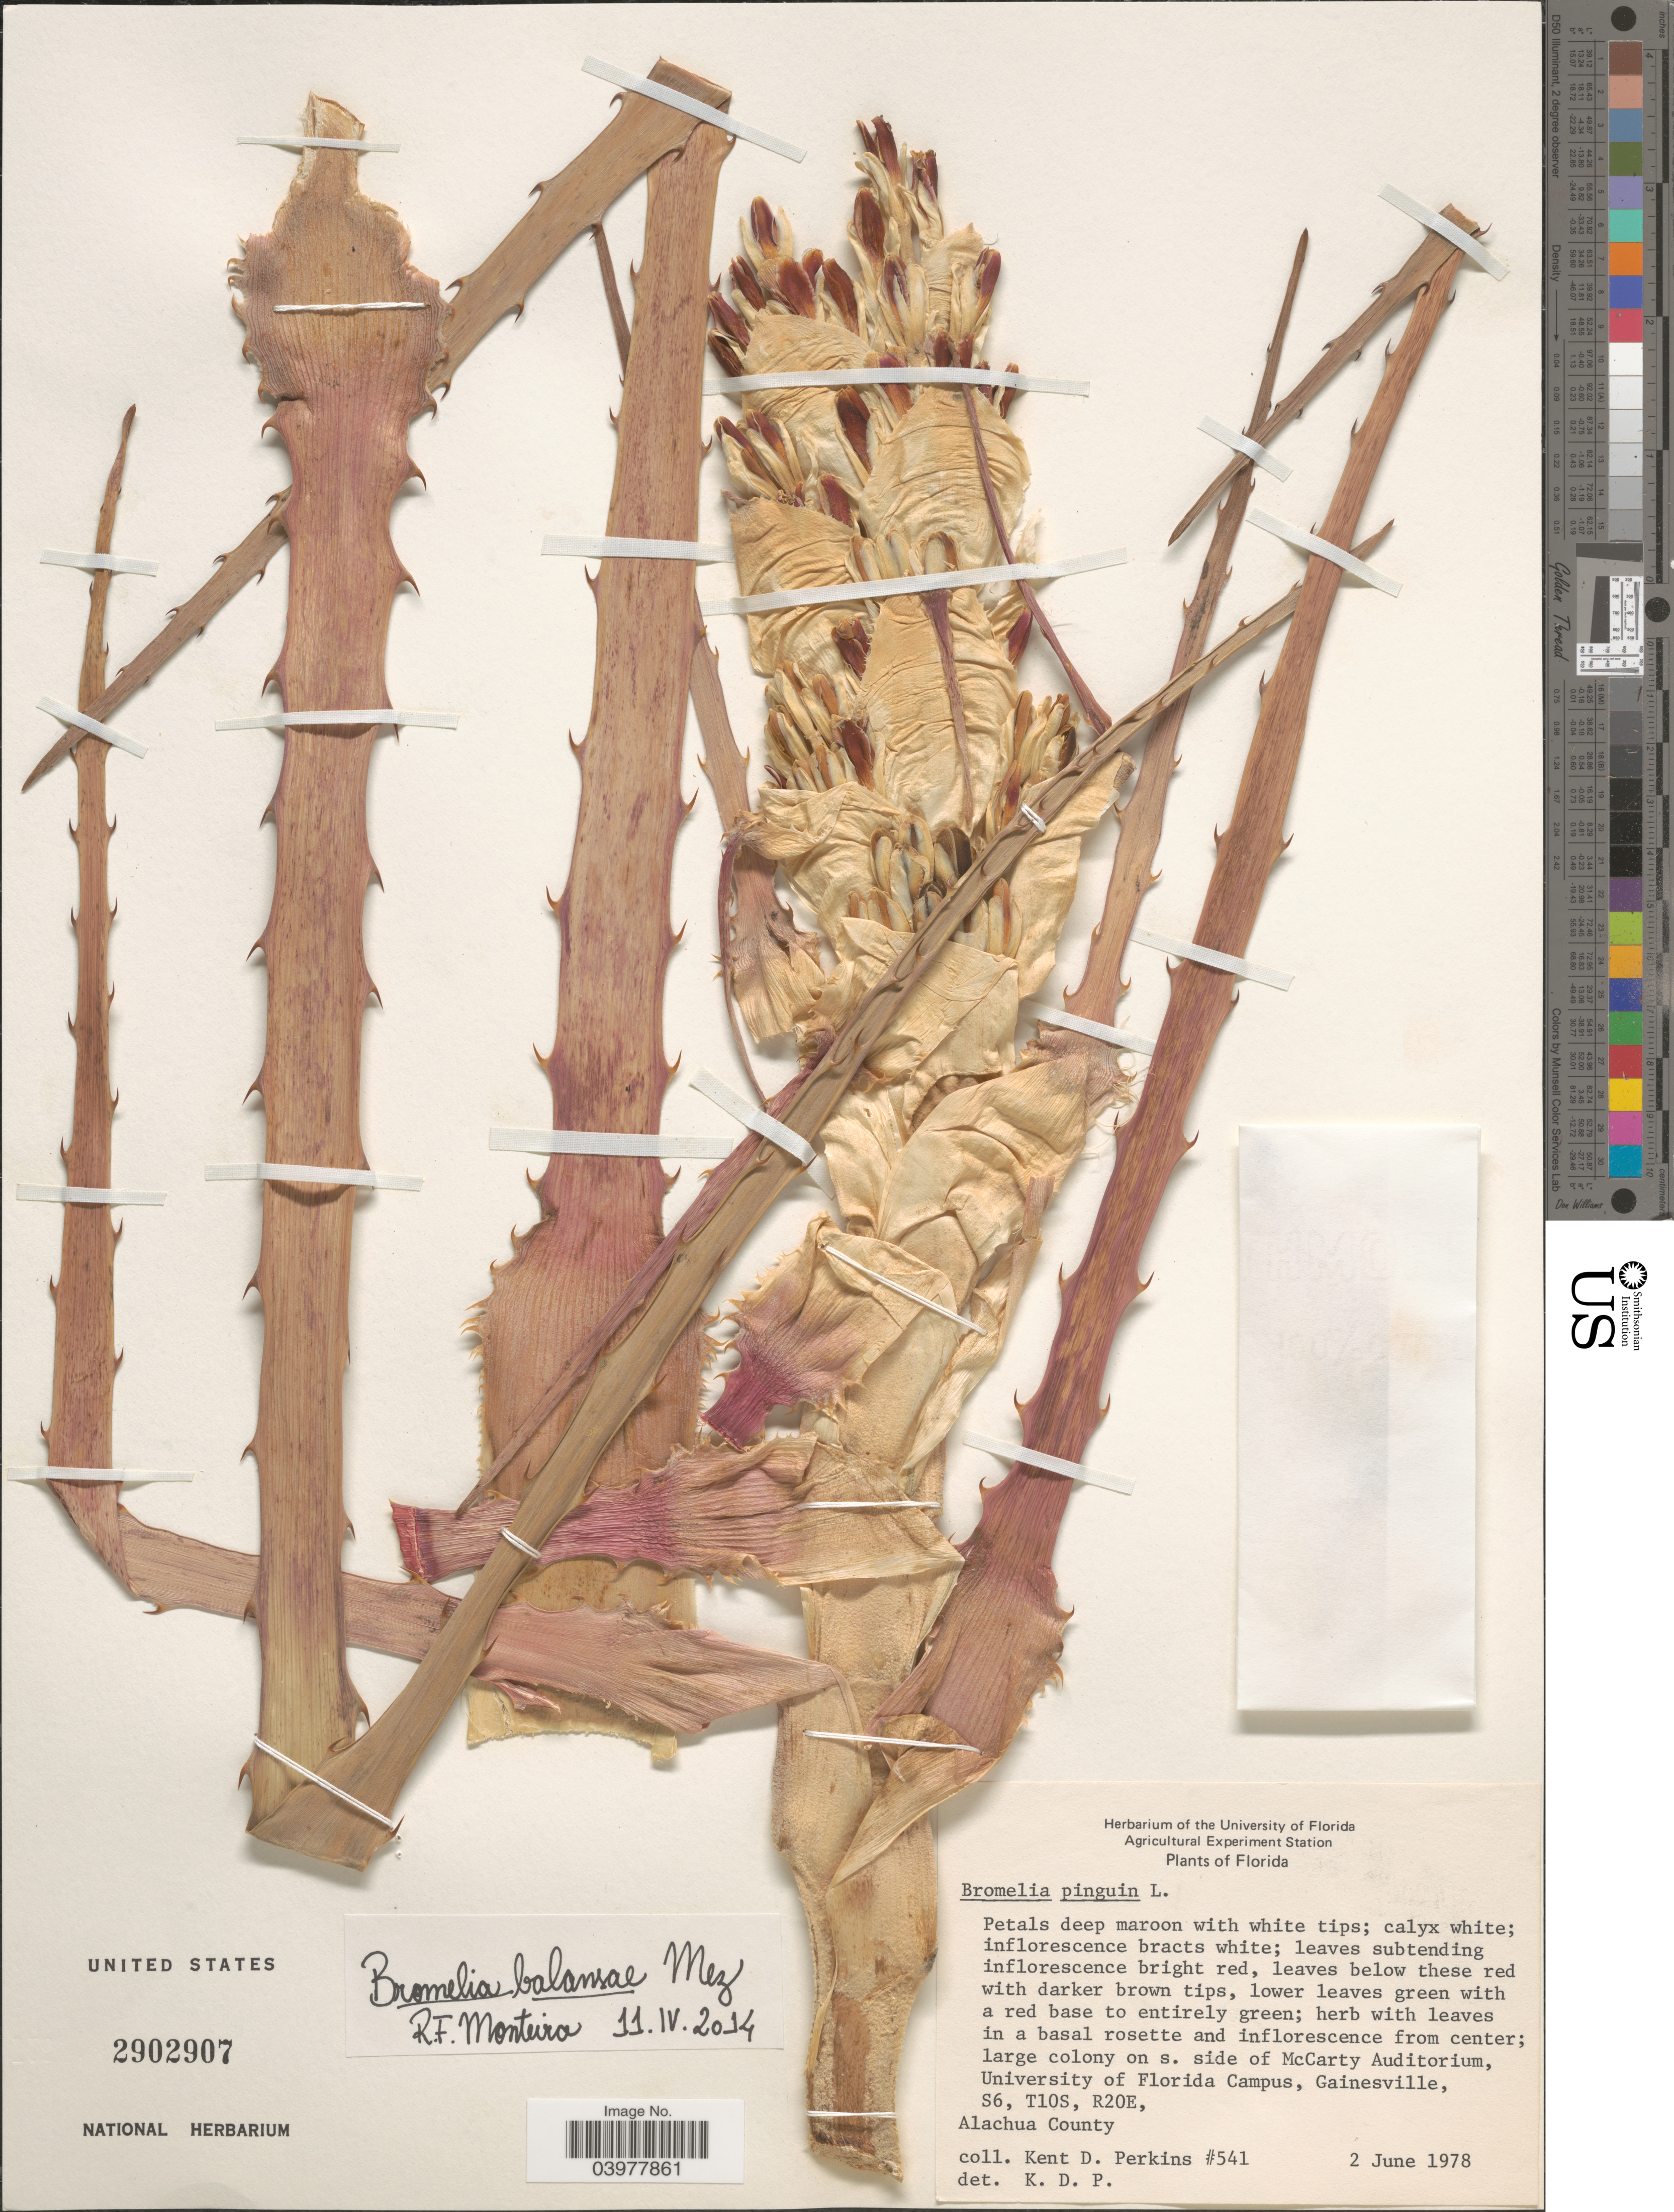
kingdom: Plantae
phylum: Tracheophyta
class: Liliopsida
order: Poales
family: Bromeliaceae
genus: Bromelia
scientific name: Bromelia balansae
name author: Mez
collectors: K. D. Perkins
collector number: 541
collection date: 1978-06-02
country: United States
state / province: Florida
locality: Large colony on s. side of McCarty Auditorium, University of Florida Campus, Gainesville, S6, T10S, R20E, Alachua County.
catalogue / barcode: US 2902907